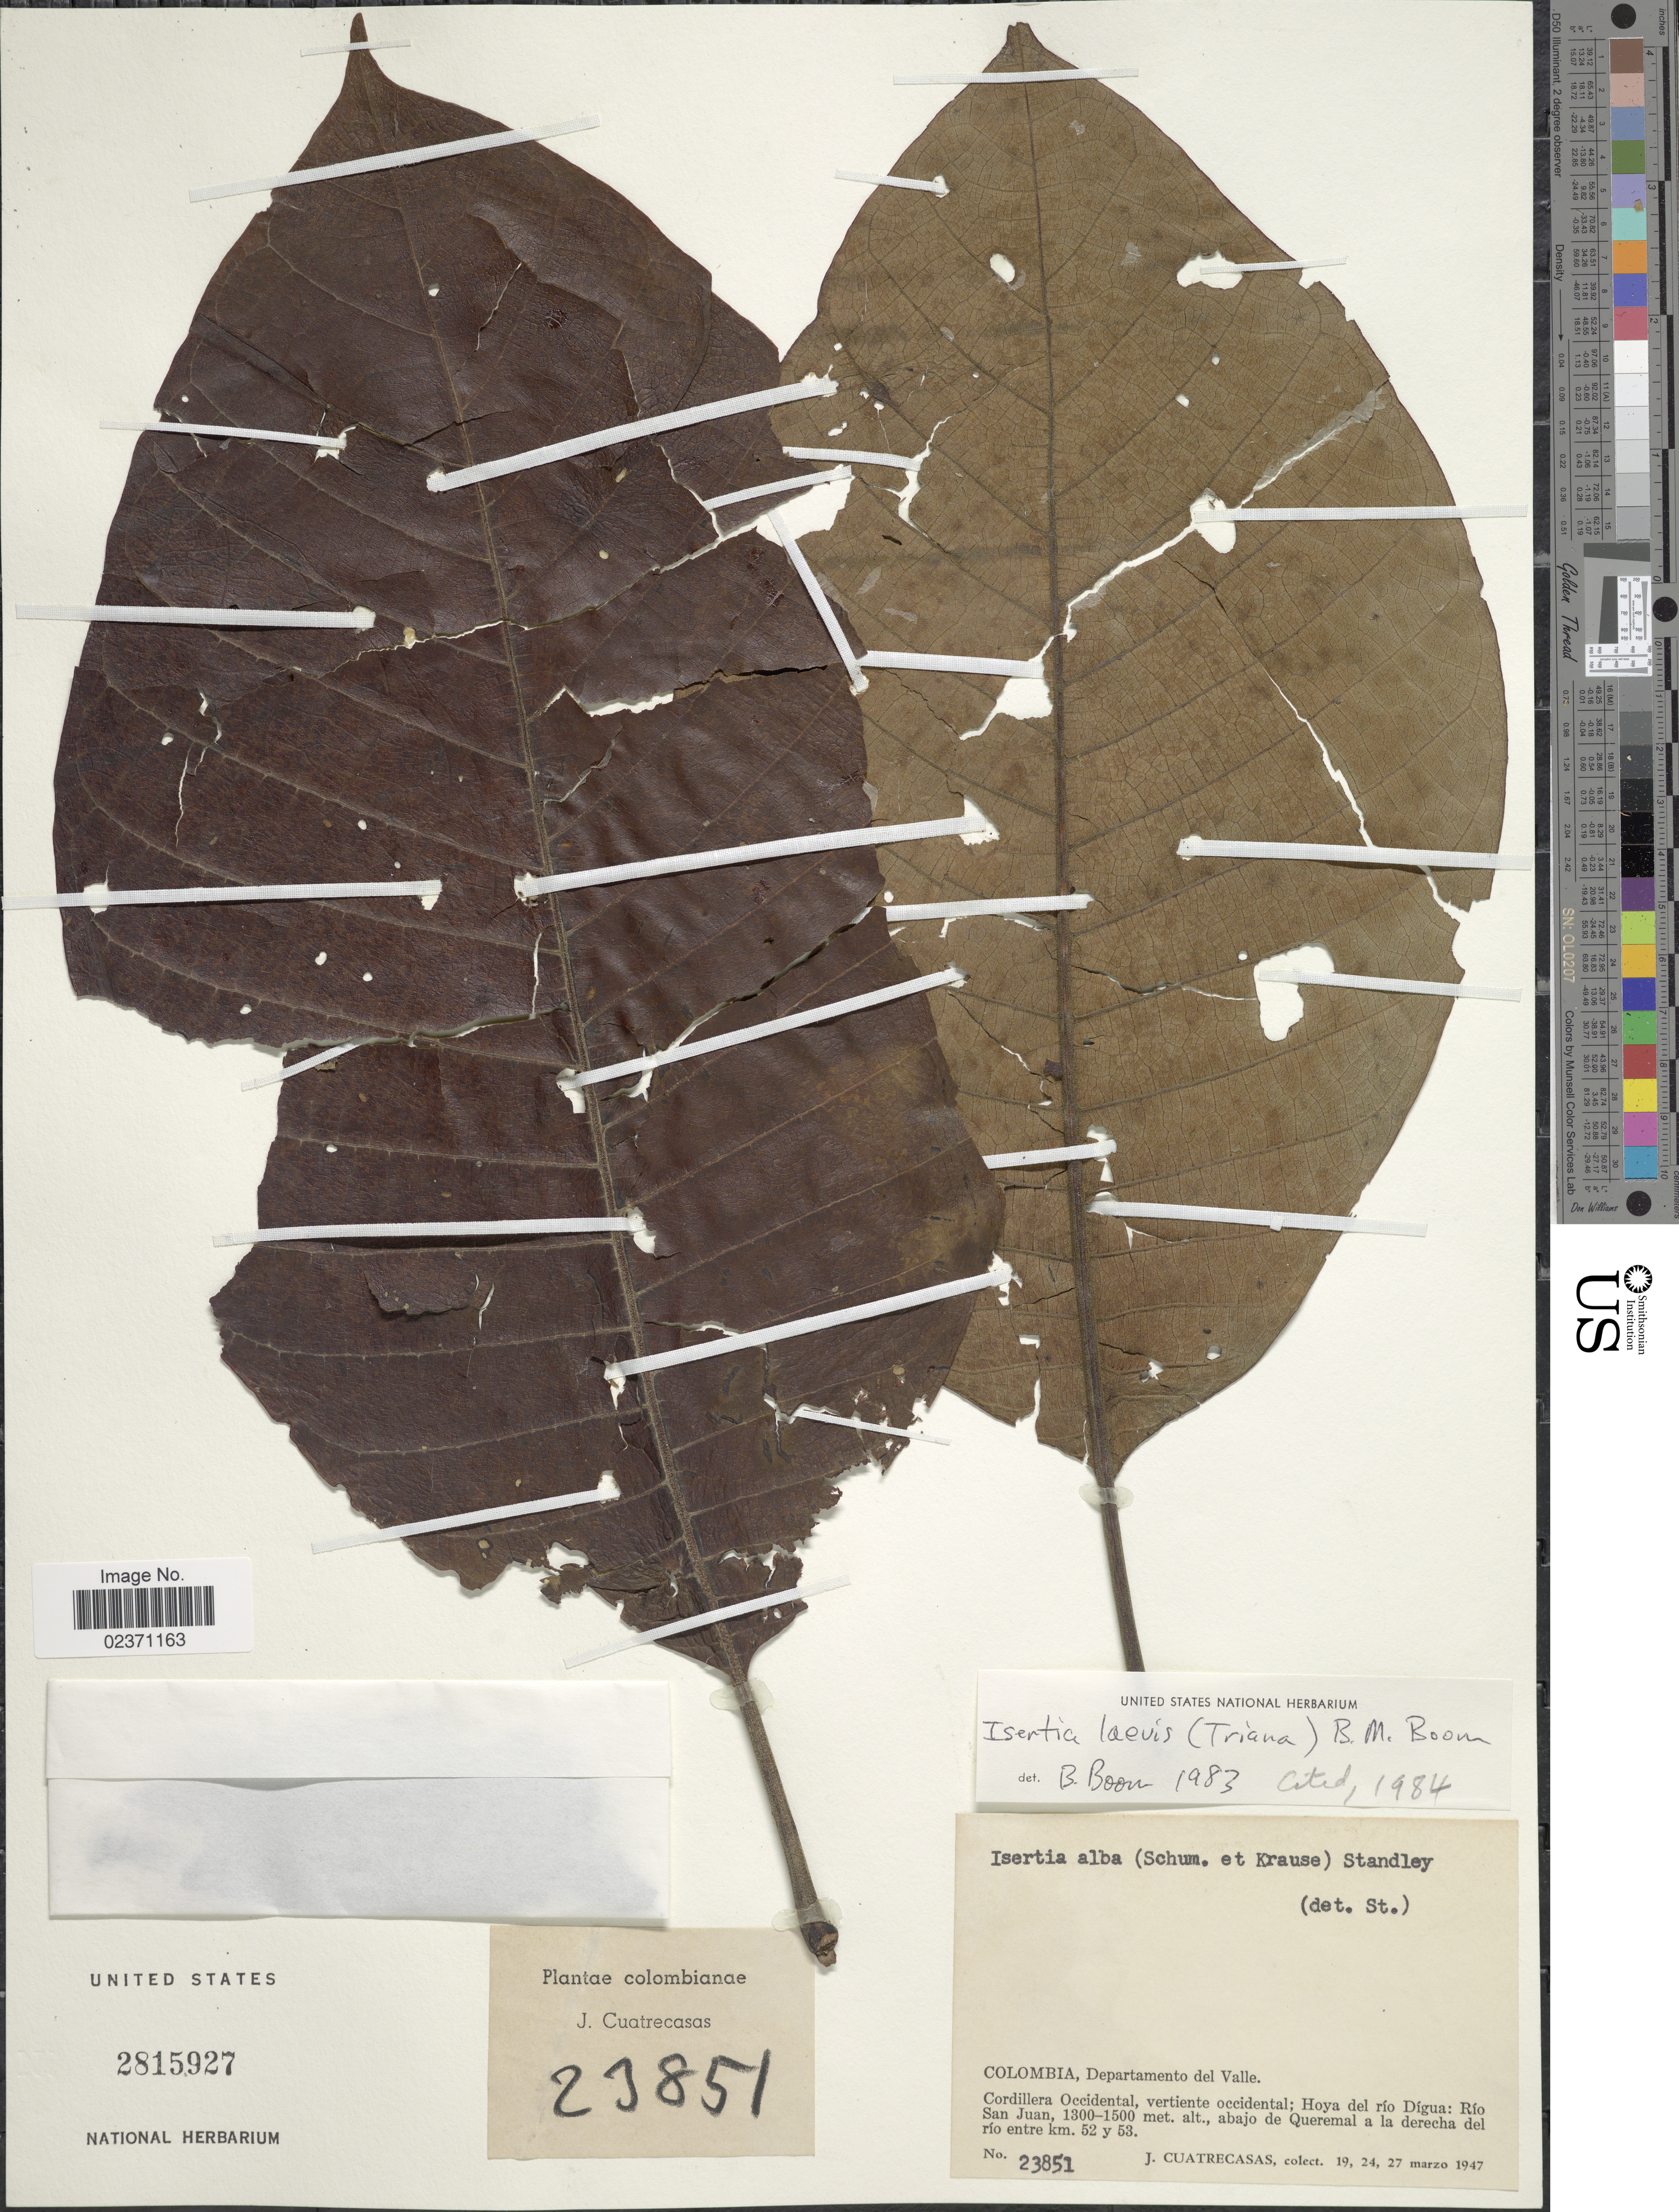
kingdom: Plantae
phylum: Tracheophyta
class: Magnoliopsida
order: Gentianales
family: Rubiaceae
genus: Isertia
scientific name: Isertia laevis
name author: (Triana) B.M. Boom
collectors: J. Cuatrecasas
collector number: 23851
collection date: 1947-03-19/1947-03-27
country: Colombia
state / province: Valle del Cauca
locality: Departamento del Valle. Cordillera Occidental, vertiente occidental; Hoya del rio Digua: Rio San Juan, abajo de Queremal a la derecha del rio entre km. 52 y 53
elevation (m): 1300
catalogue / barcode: US 2815927